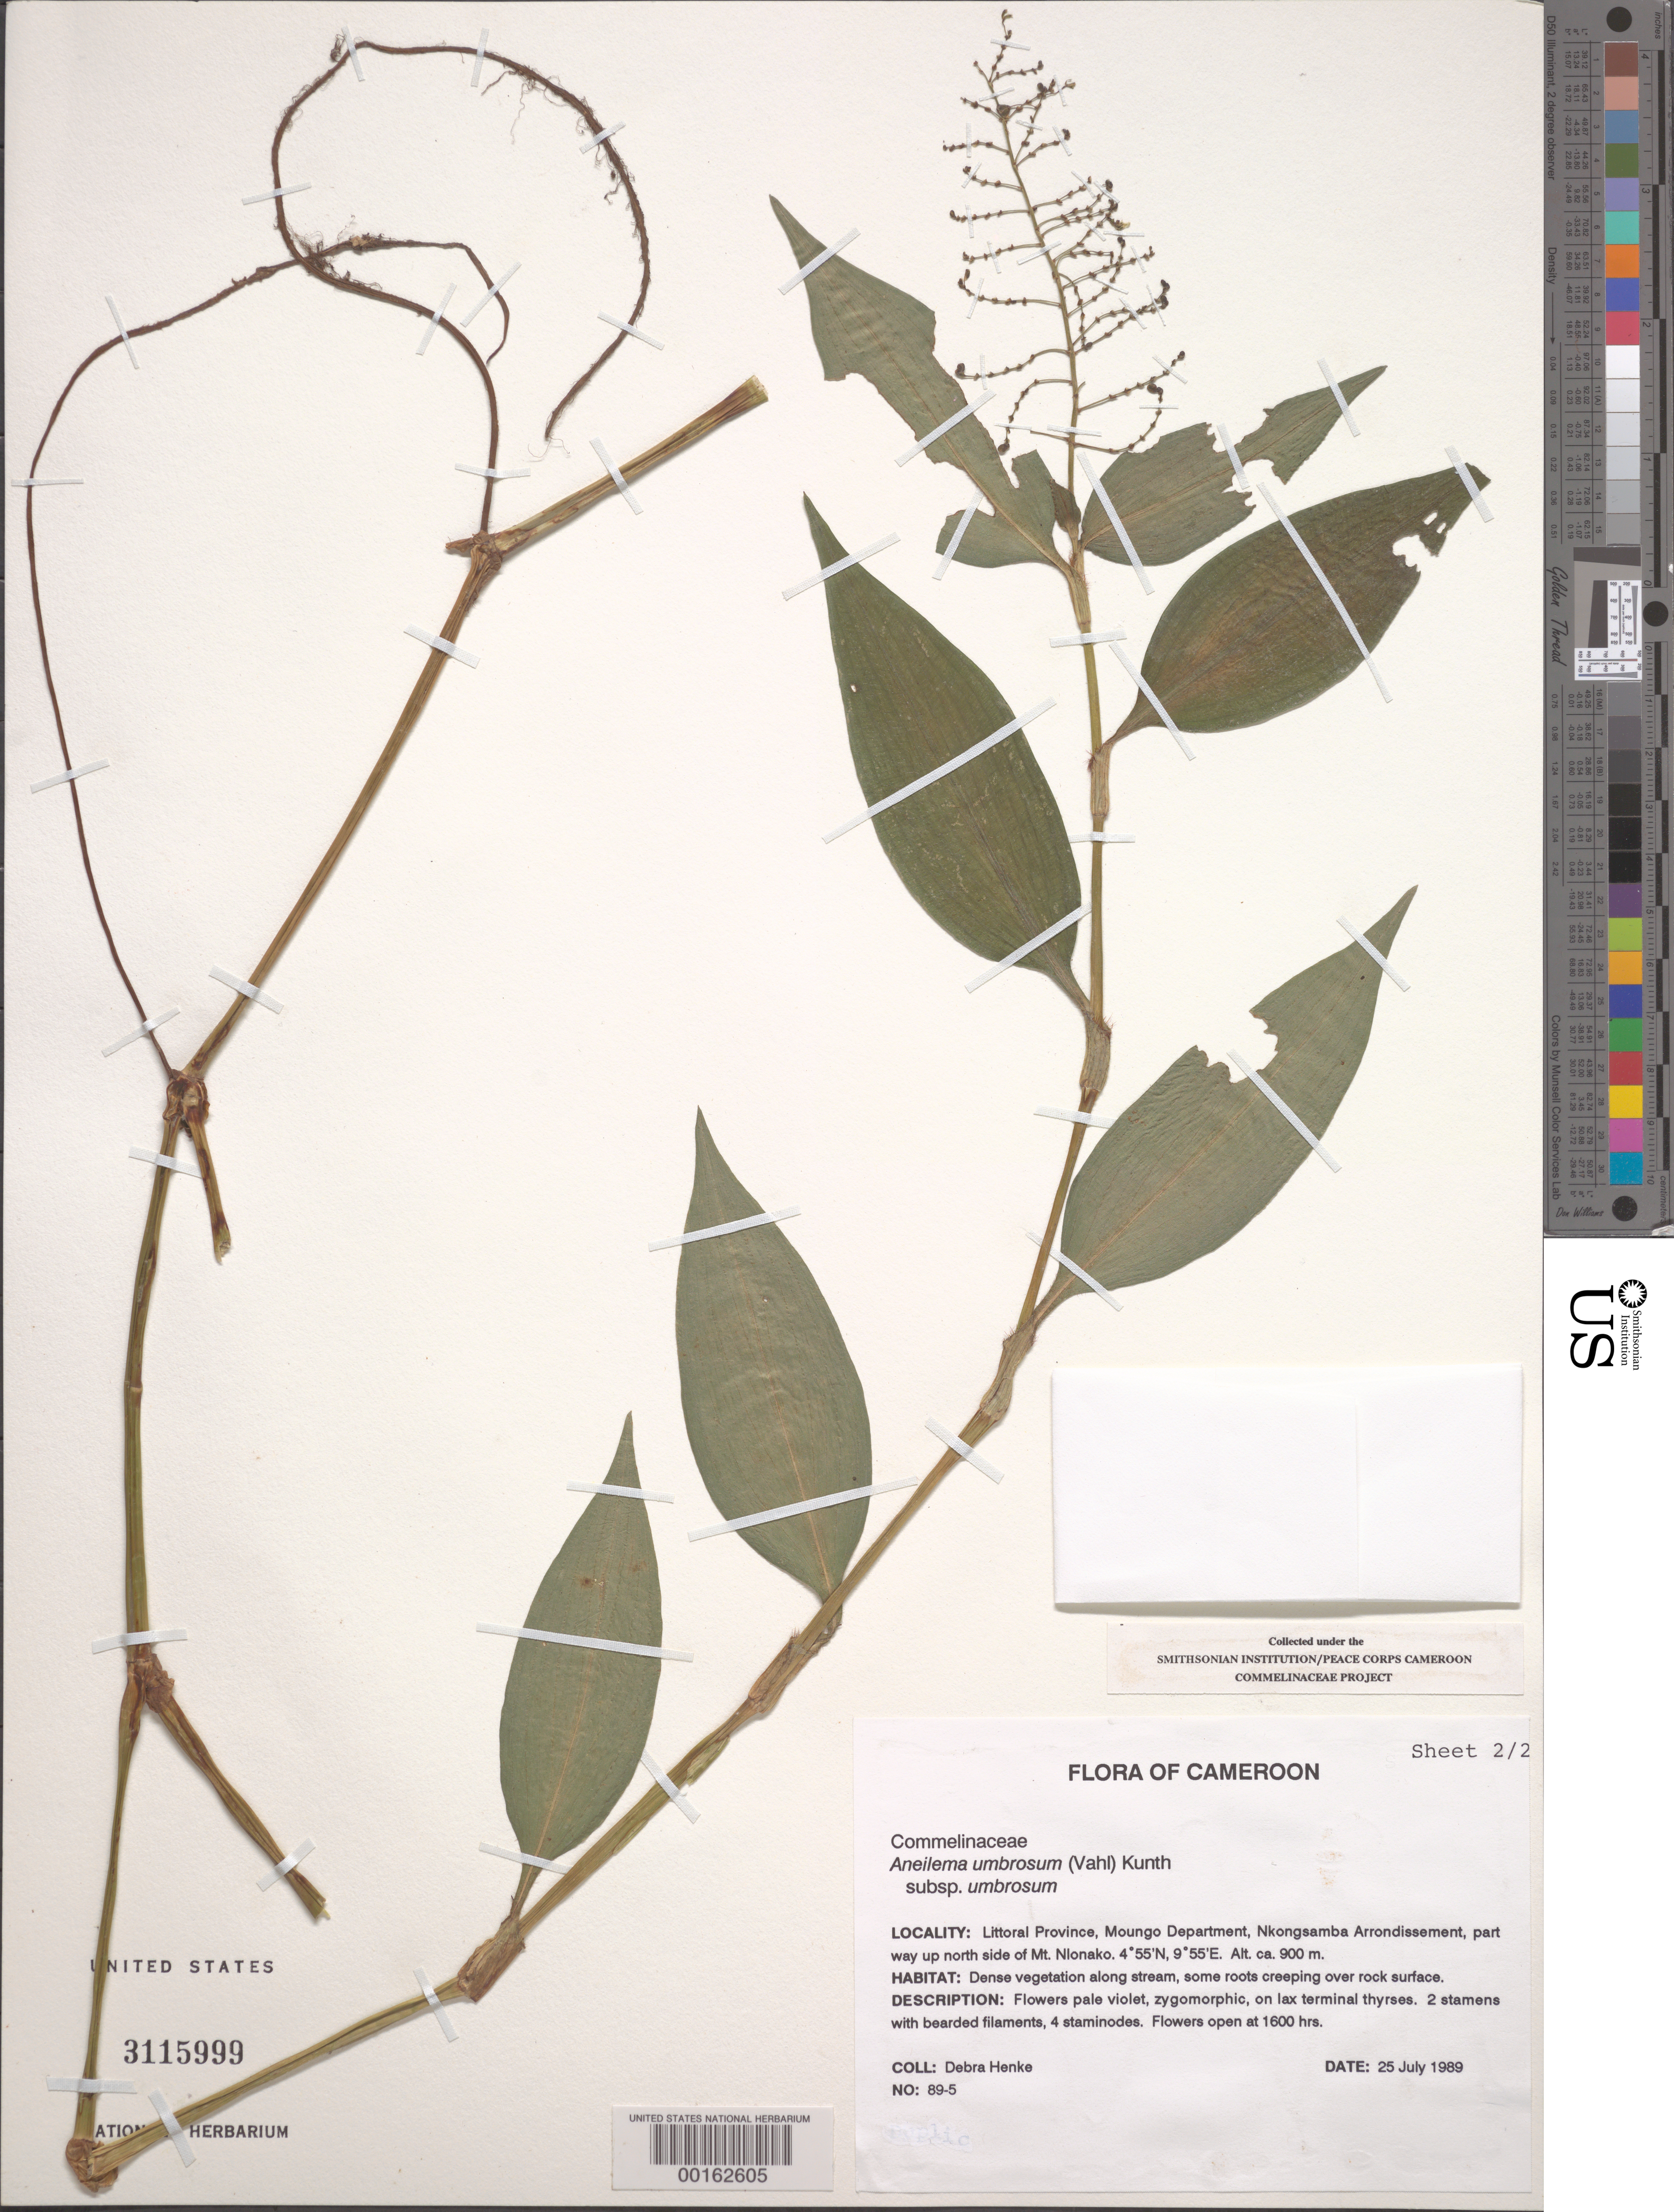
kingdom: Plantae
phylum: Tracheophyta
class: Liliopsida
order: Commelinales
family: Commelinaceae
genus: Aneilema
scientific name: Aneilema umbrosum subsp. umbrosum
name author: (Vahl) Kunth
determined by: Faden, Robert B., (US), Smithsonian Institution - National Museum of Natural History (UNITED STATES)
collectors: D. Henke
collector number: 89-5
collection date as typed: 25 Jul 1989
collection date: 1989-07-25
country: Cameroon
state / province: Littoral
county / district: Mungo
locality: Nkongsamba arrondissement, part way up n side of mt. nlonako.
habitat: Dense vegit along stream, some roots creep over rock surfaces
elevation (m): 900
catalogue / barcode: US 3115999